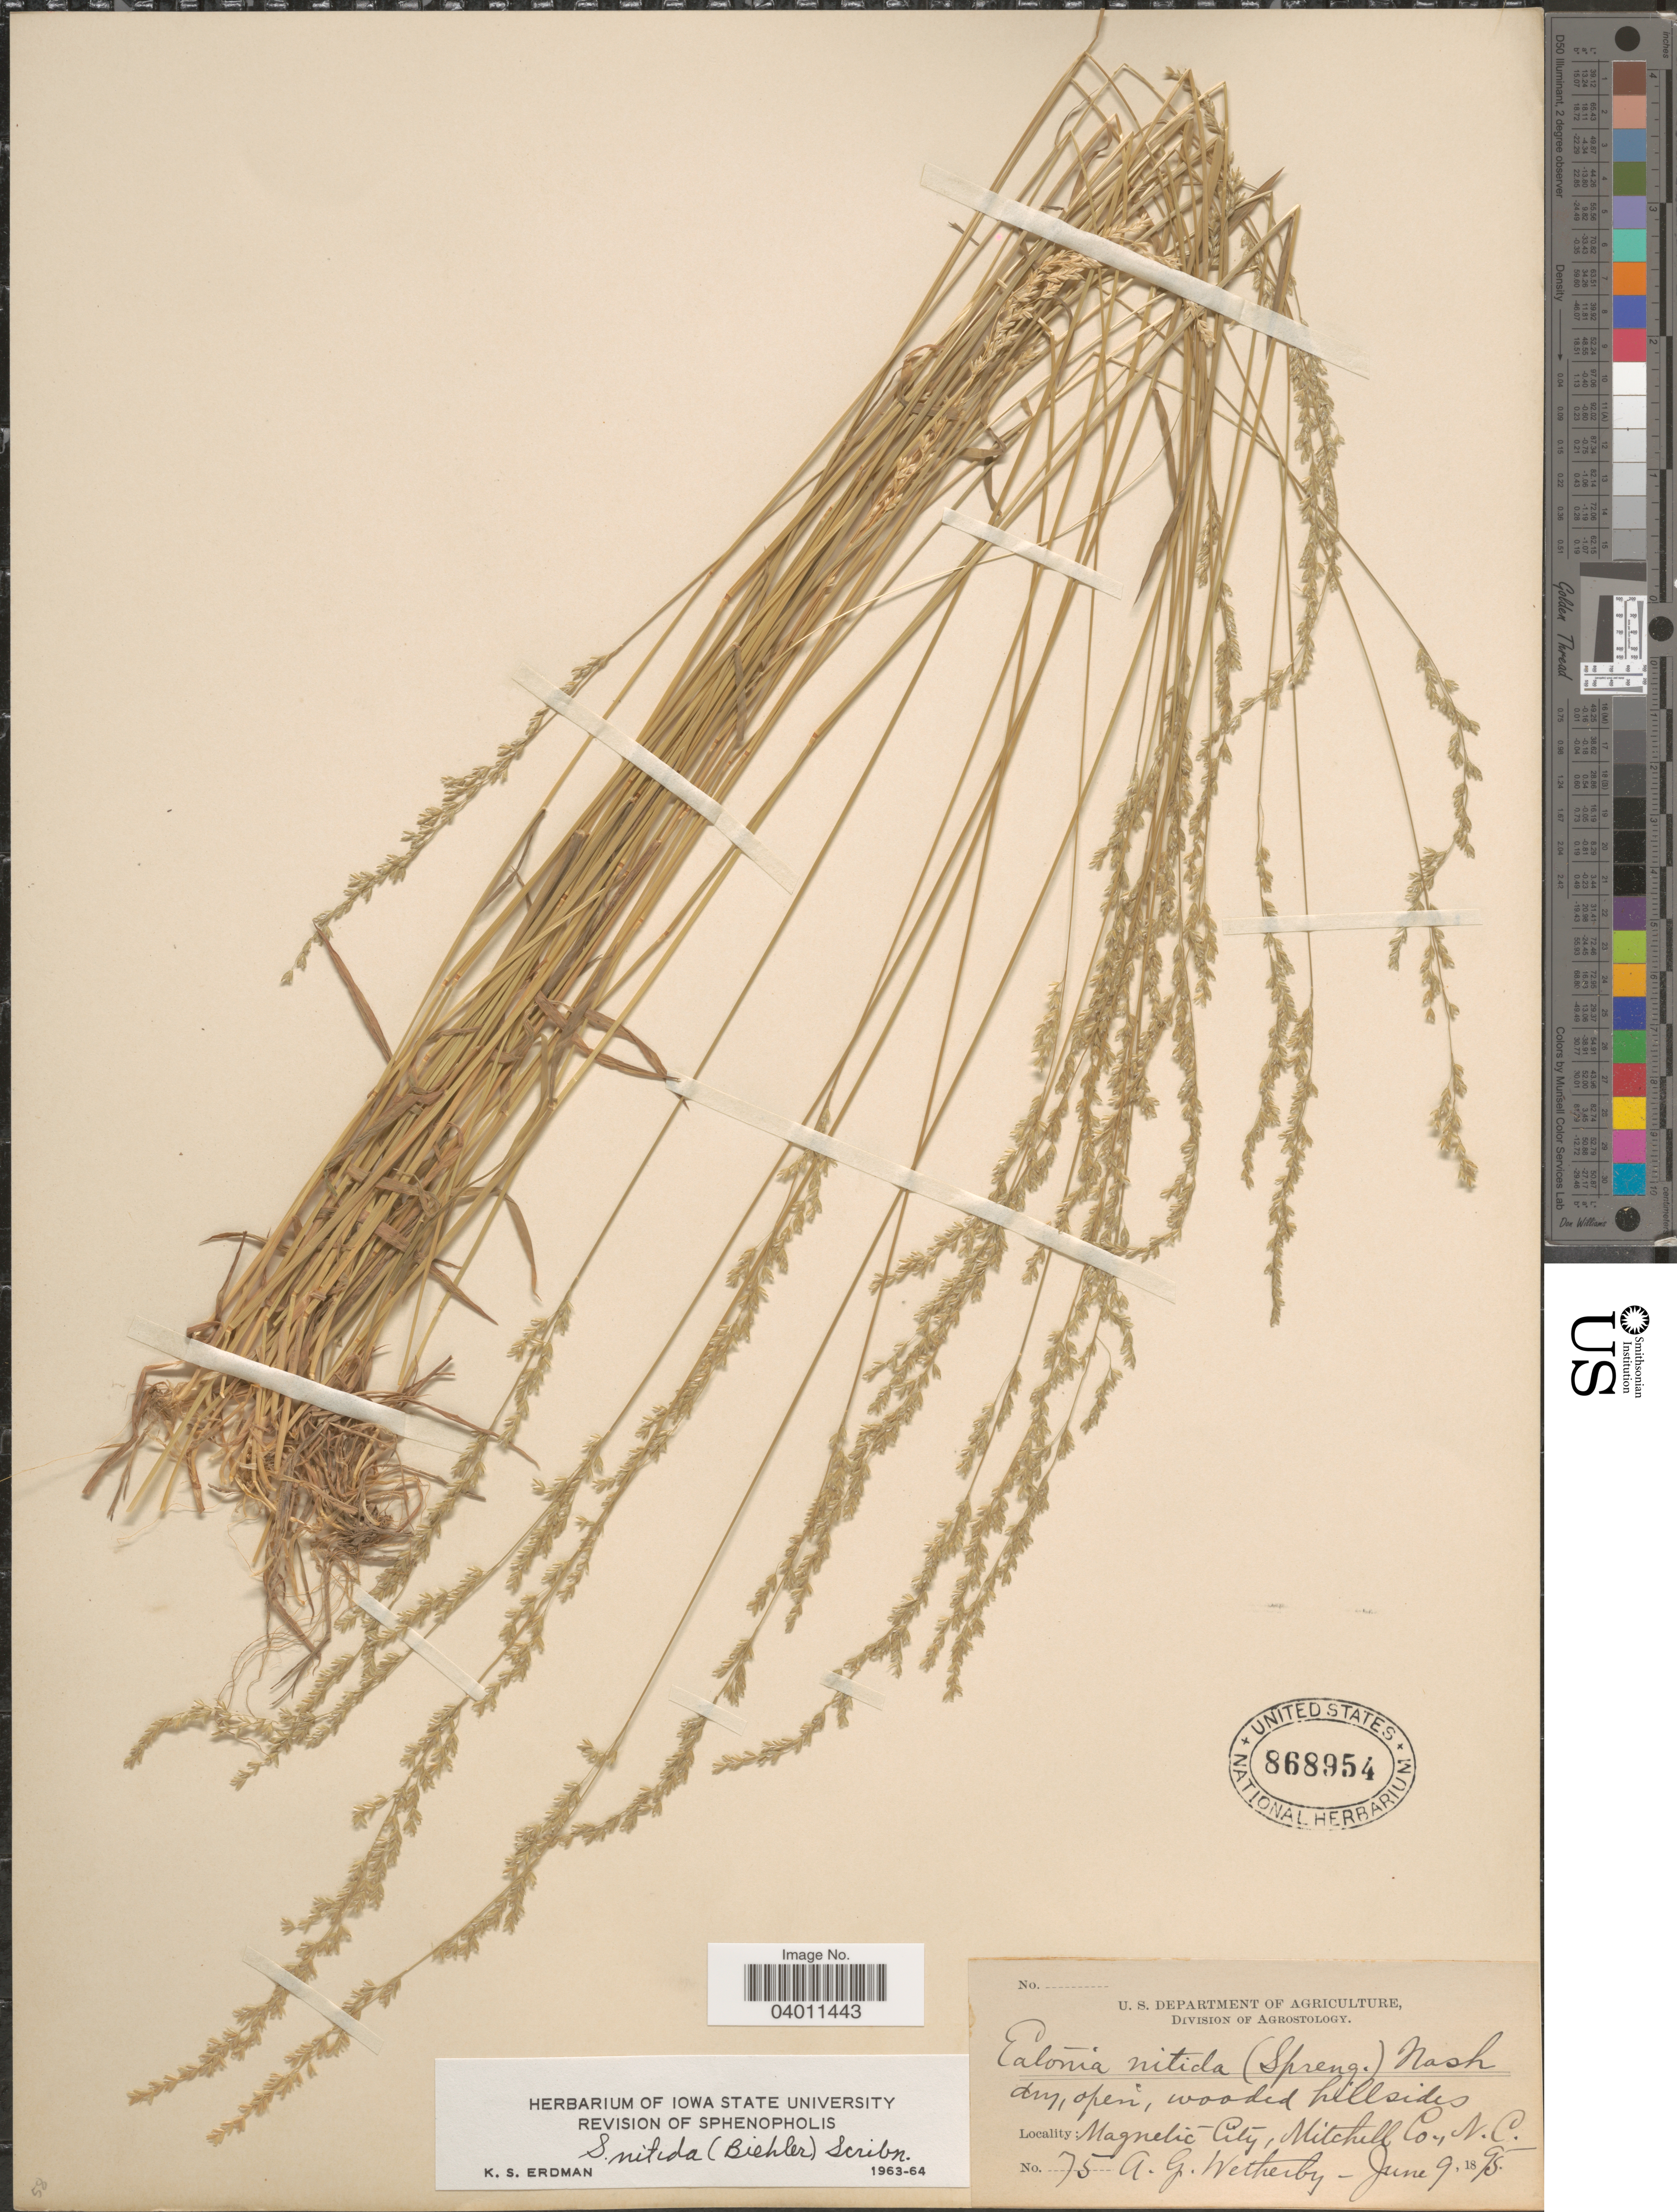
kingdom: Plantae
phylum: Tracheophyta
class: Liliopsida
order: Poales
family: Poaceae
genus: Sphenopholis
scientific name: Sphenopholis nitida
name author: (Biehler) Scribn.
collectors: A. Wetherby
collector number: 75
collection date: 1895-06-09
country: United States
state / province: North Carolina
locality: Magnetic City, Mitchell Co.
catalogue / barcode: US 868954